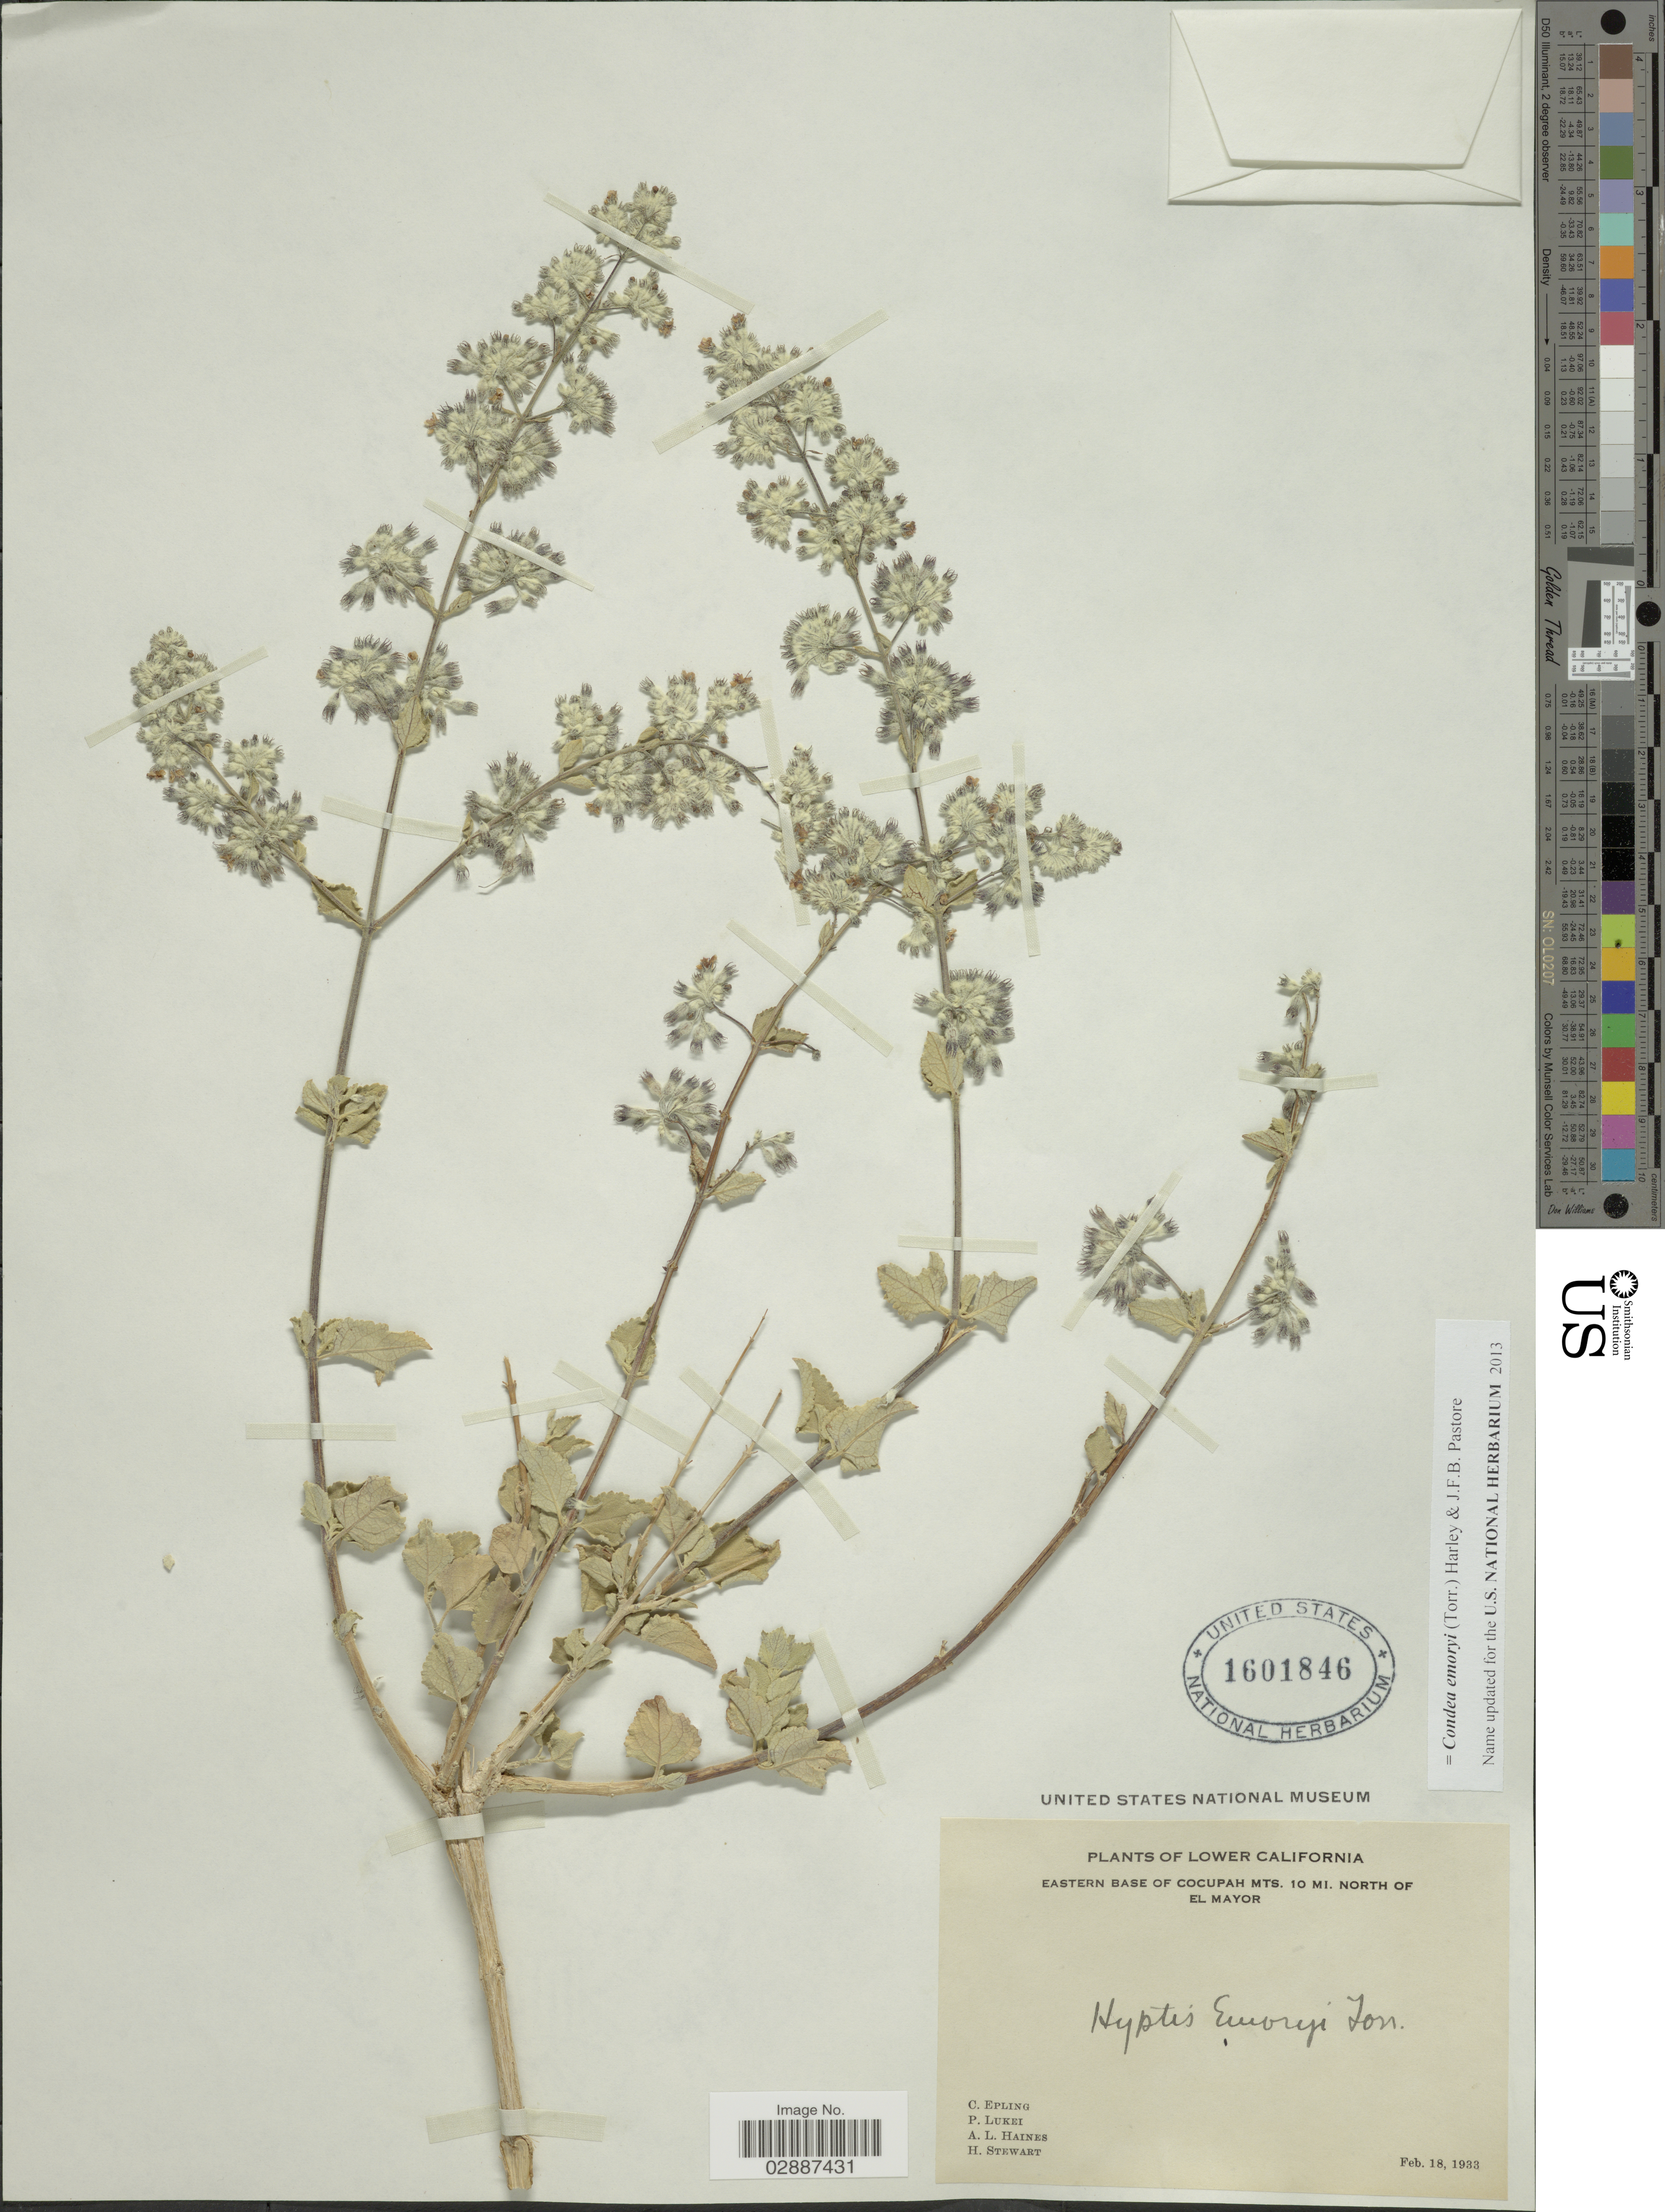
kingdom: Plantae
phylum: Tracheophyta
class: Magnoliopsida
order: Lamiales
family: Lamiaceae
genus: Condea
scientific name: Condea emoryi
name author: (Torr.) Harley & J.F.B. Pastore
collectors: C. C. Epling, Lukei, P., A. L. Haines & H. Stewart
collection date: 1933-02-18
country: Mexico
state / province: Baja California Norte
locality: Lower California. Eastern base of Cocupah Mts. 10 mi. north of El Mayor.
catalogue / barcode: US 1601846